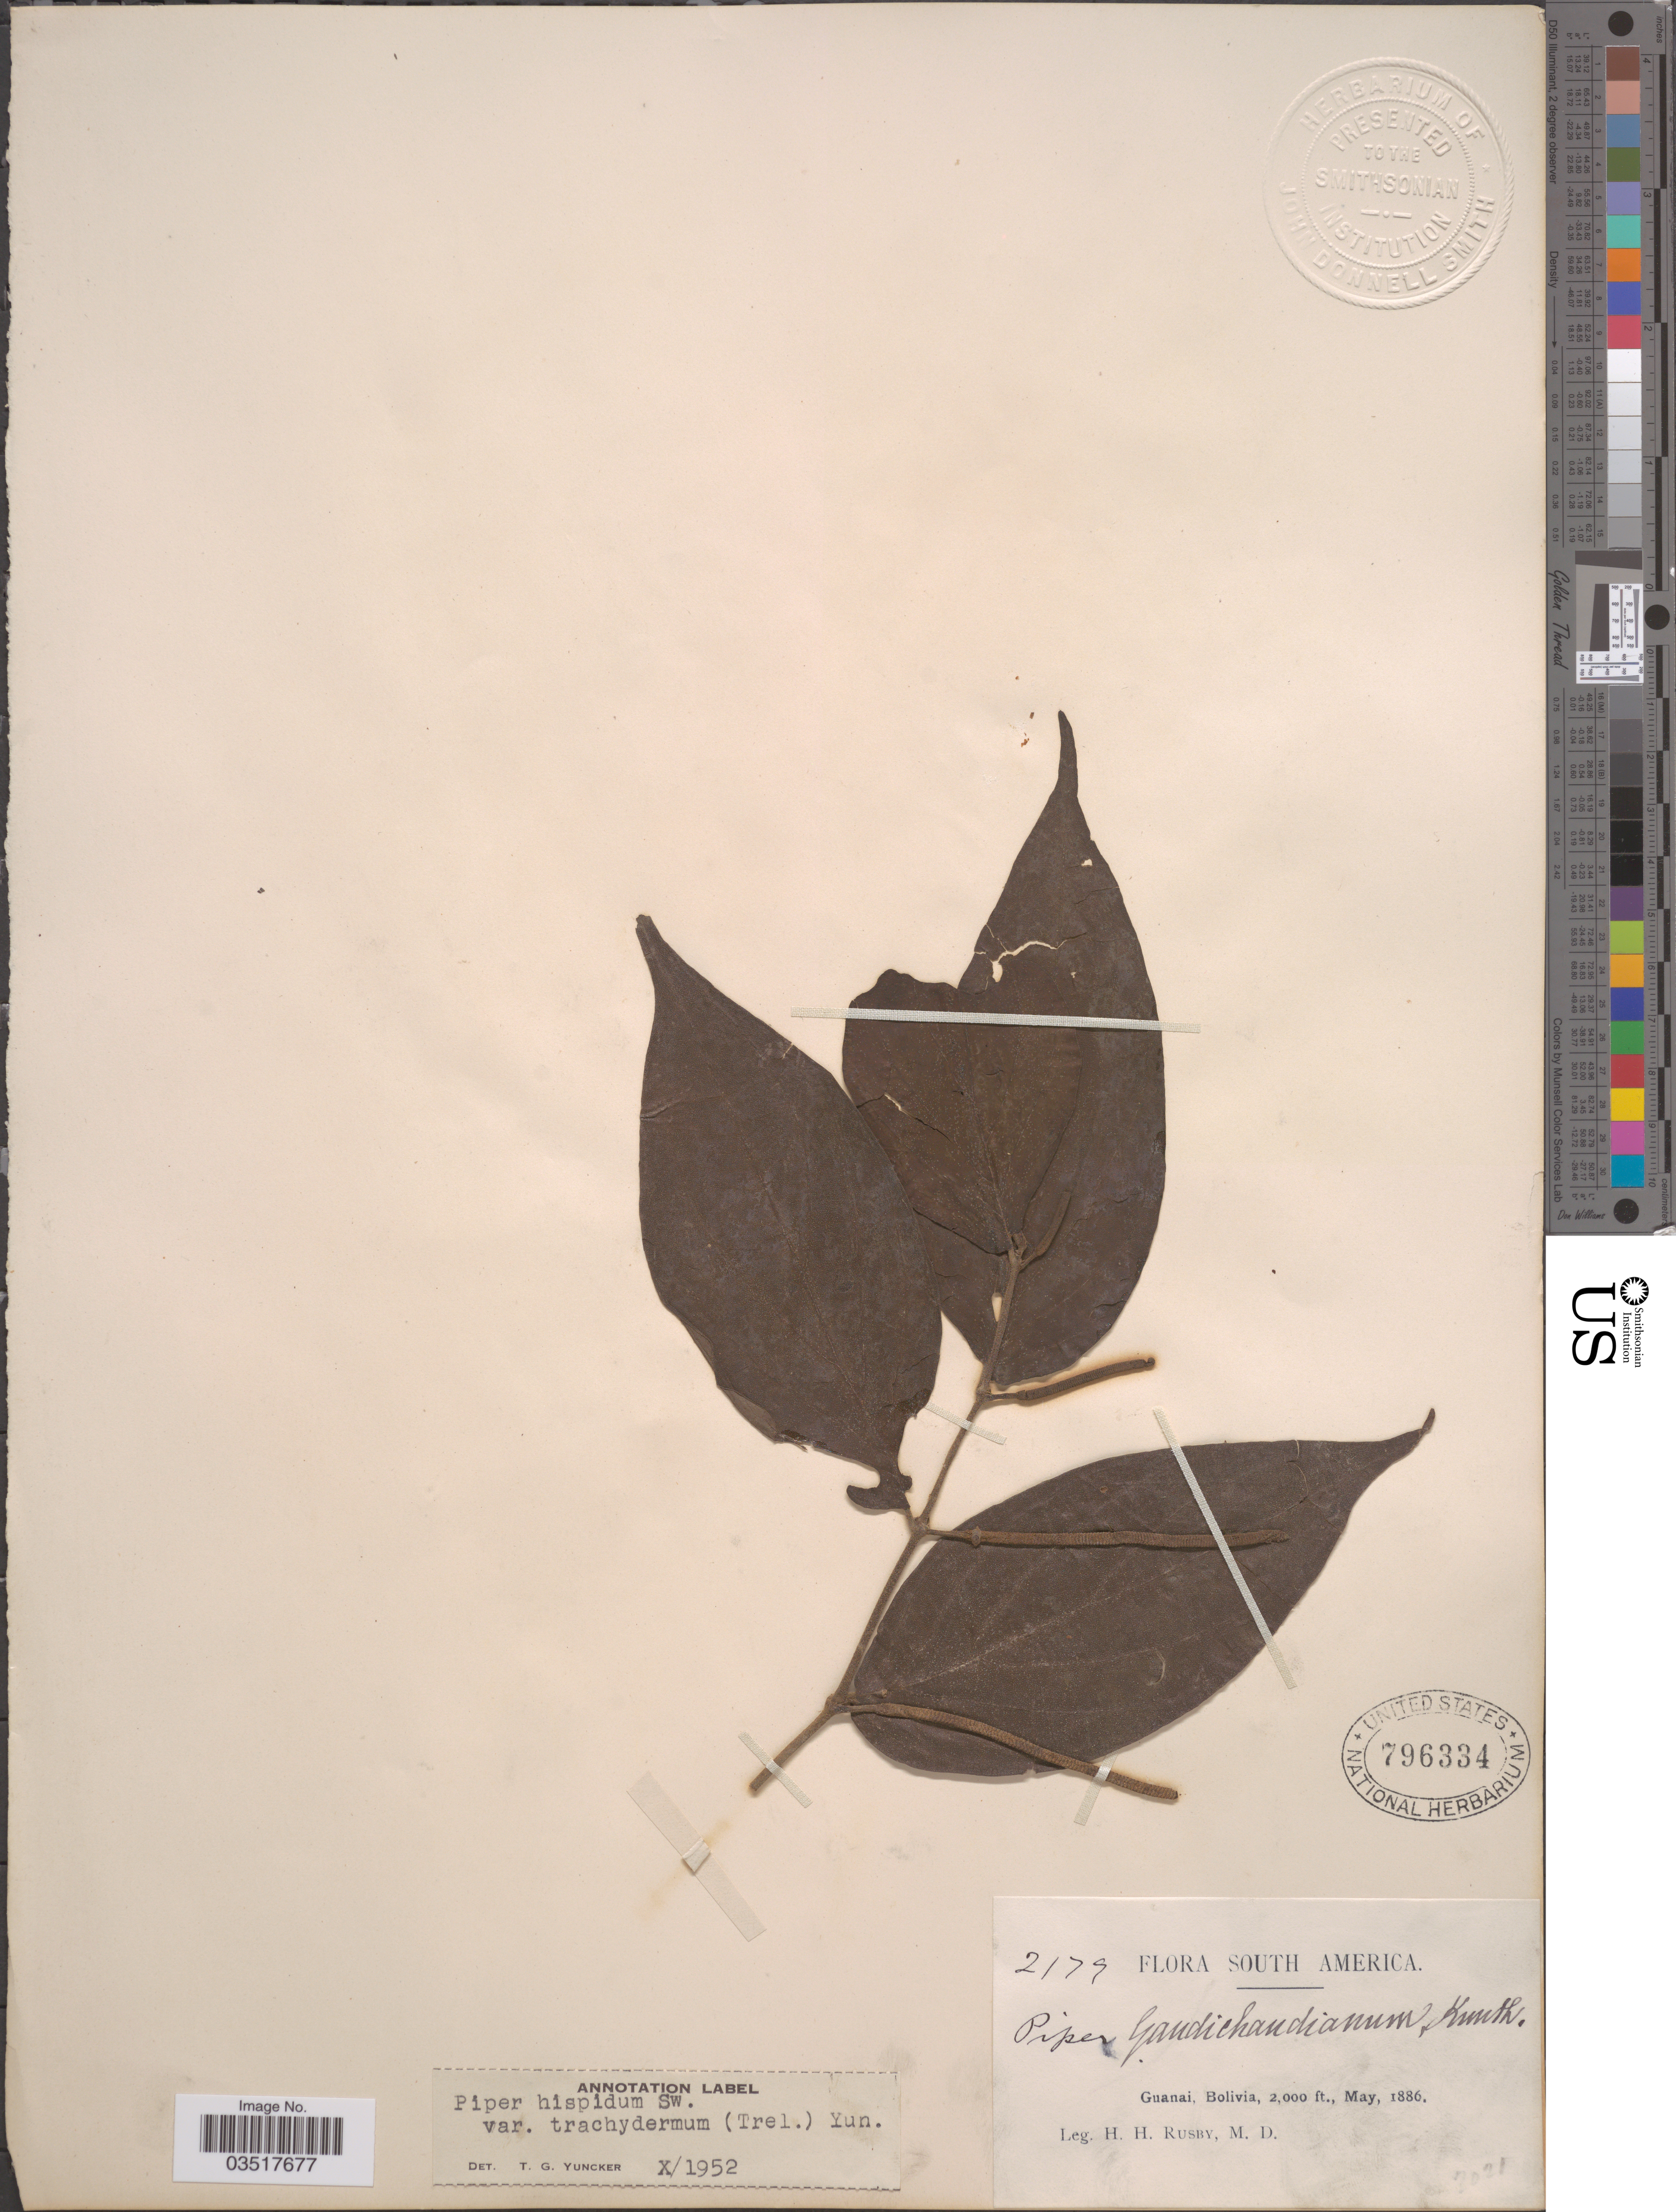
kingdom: Plantae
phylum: Tracheophyta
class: Magnoliopsida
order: Piperales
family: Piperaceae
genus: Piper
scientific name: Piper hispidum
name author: Sw.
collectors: H. H. Rusby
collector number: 2179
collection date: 1886-05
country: Bolivia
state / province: La Páz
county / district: Larecaja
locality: Guanay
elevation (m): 610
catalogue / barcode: US 796334